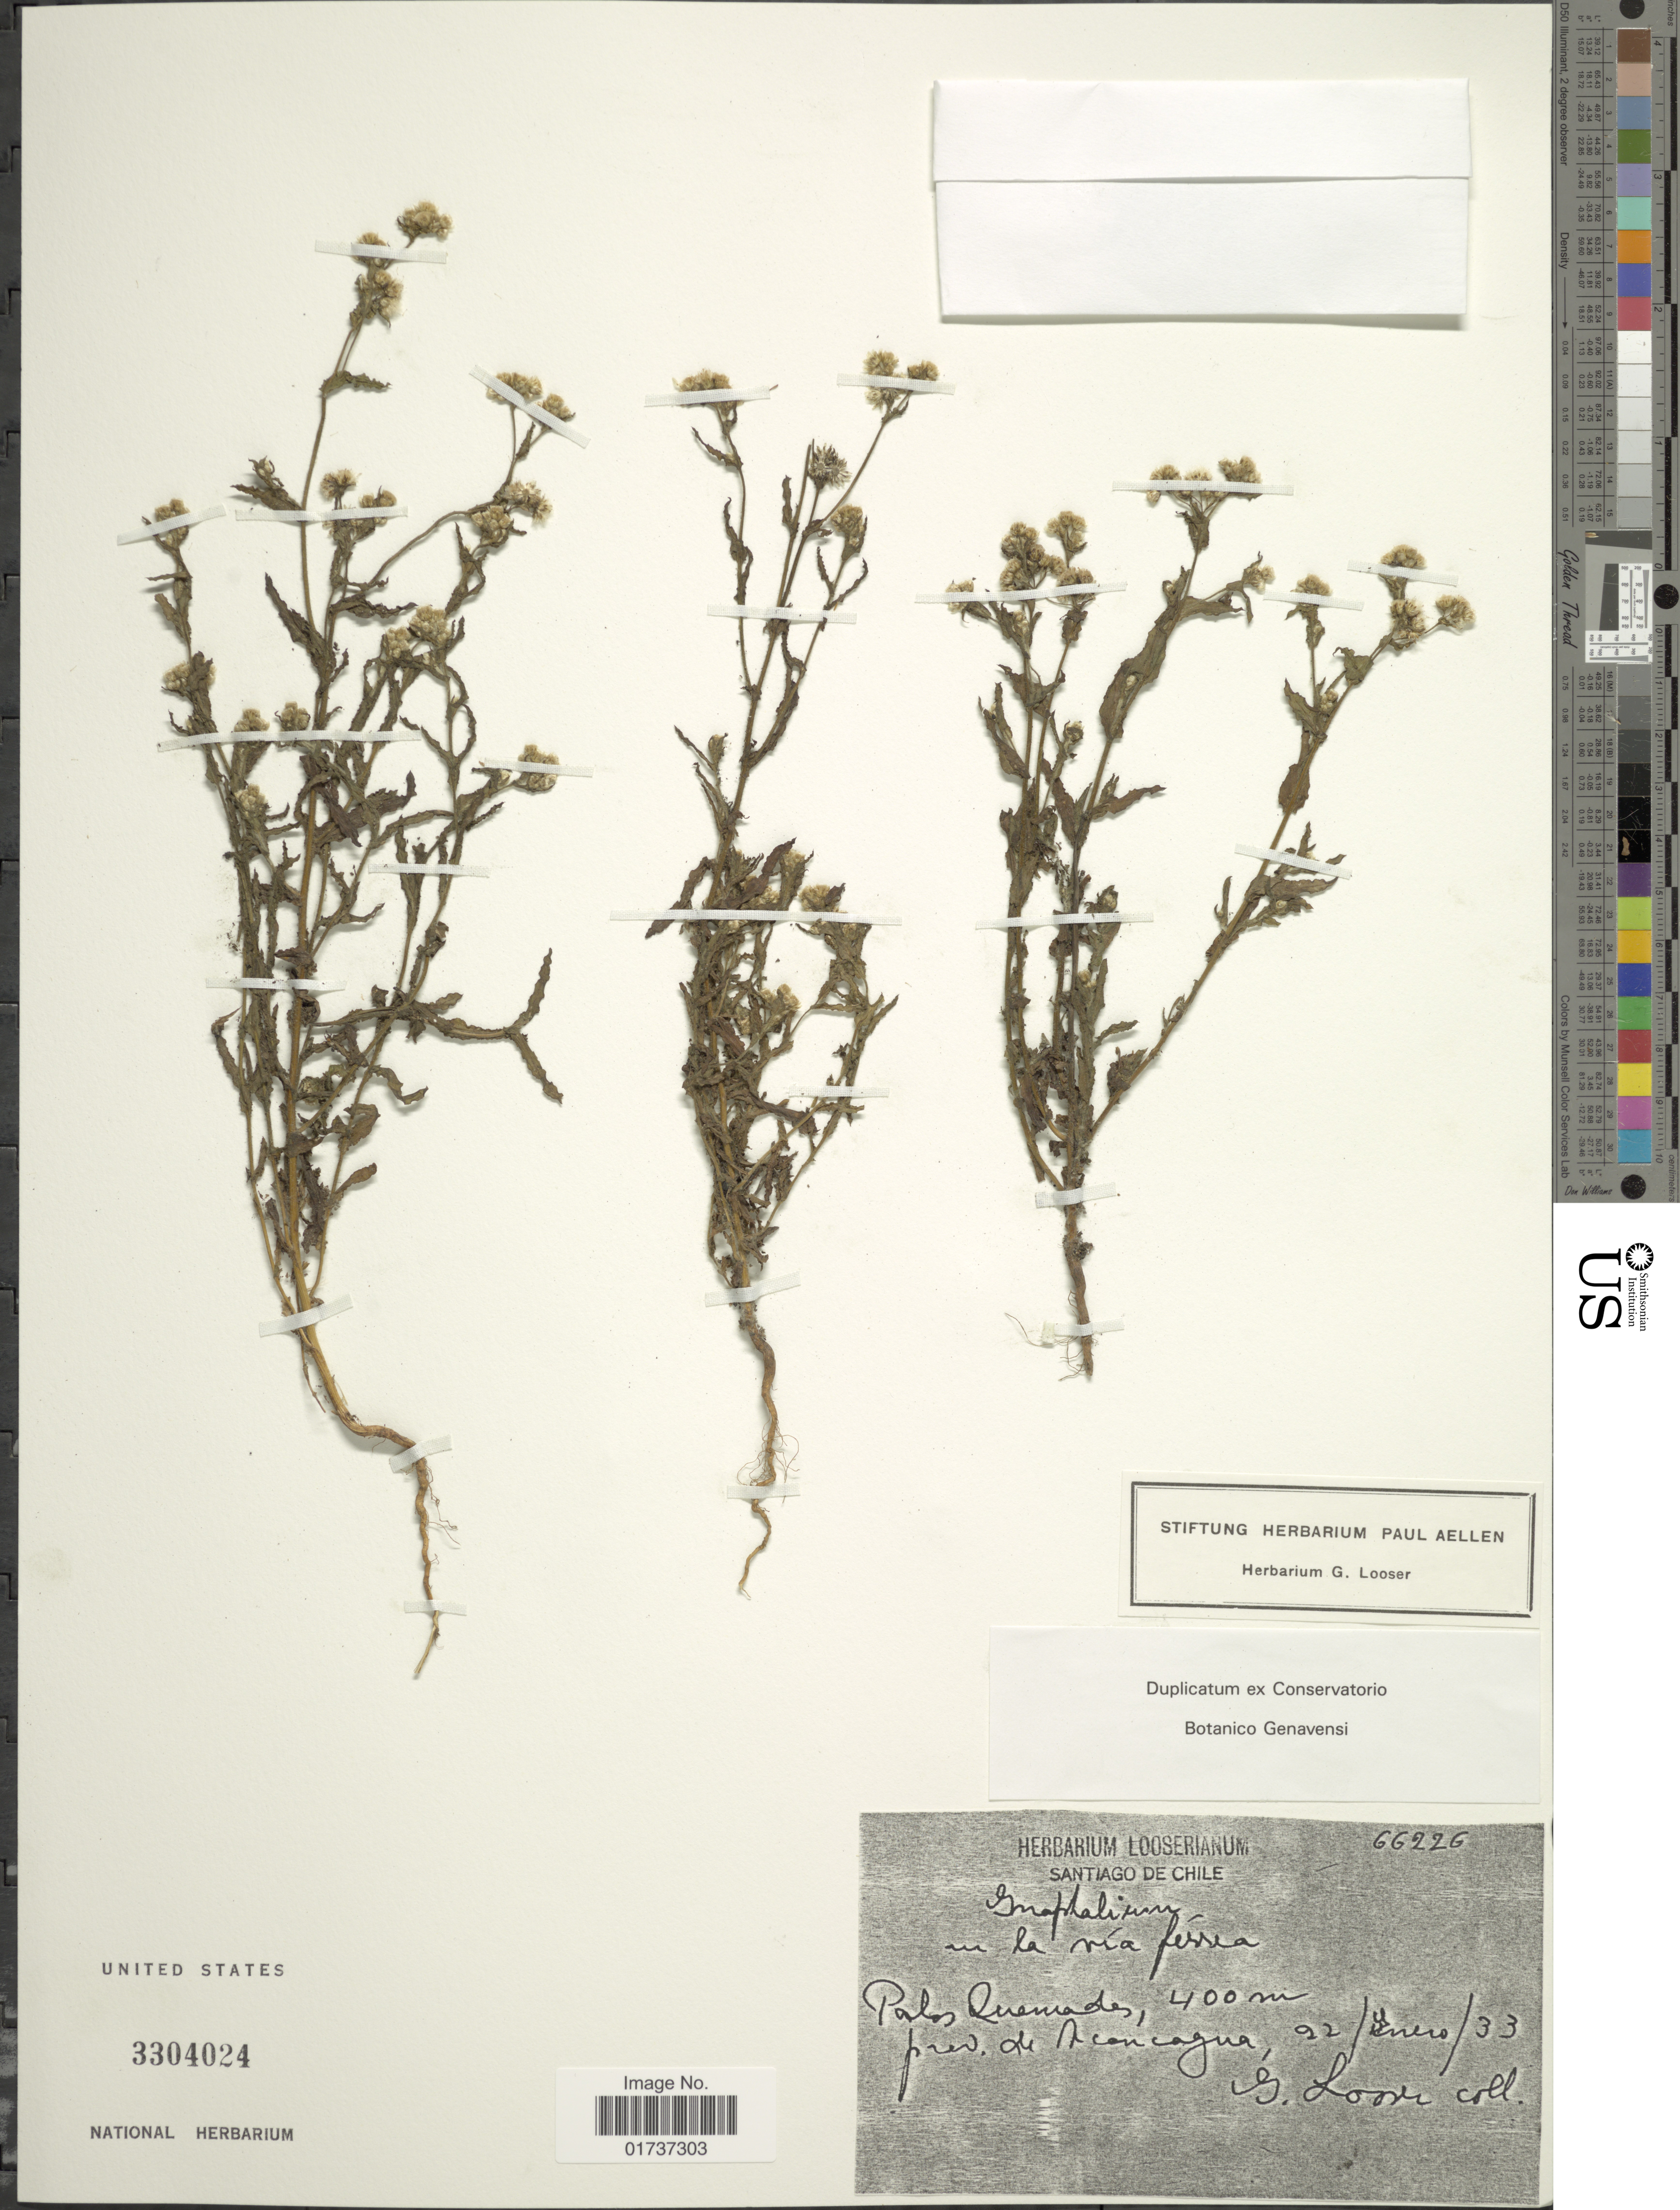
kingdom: Plantae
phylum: Tracheophyta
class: Magnoliopsida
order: Asterales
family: Asteraceae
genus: Gnaphalium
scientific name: Gnaphalium sp.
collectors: G. Looser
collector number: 66226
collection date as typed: Transcribed d/m/y: 22/1/33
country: Chile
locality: Palos Quemados prov de Aconcagua.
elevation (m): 400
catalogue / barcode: US 3304024